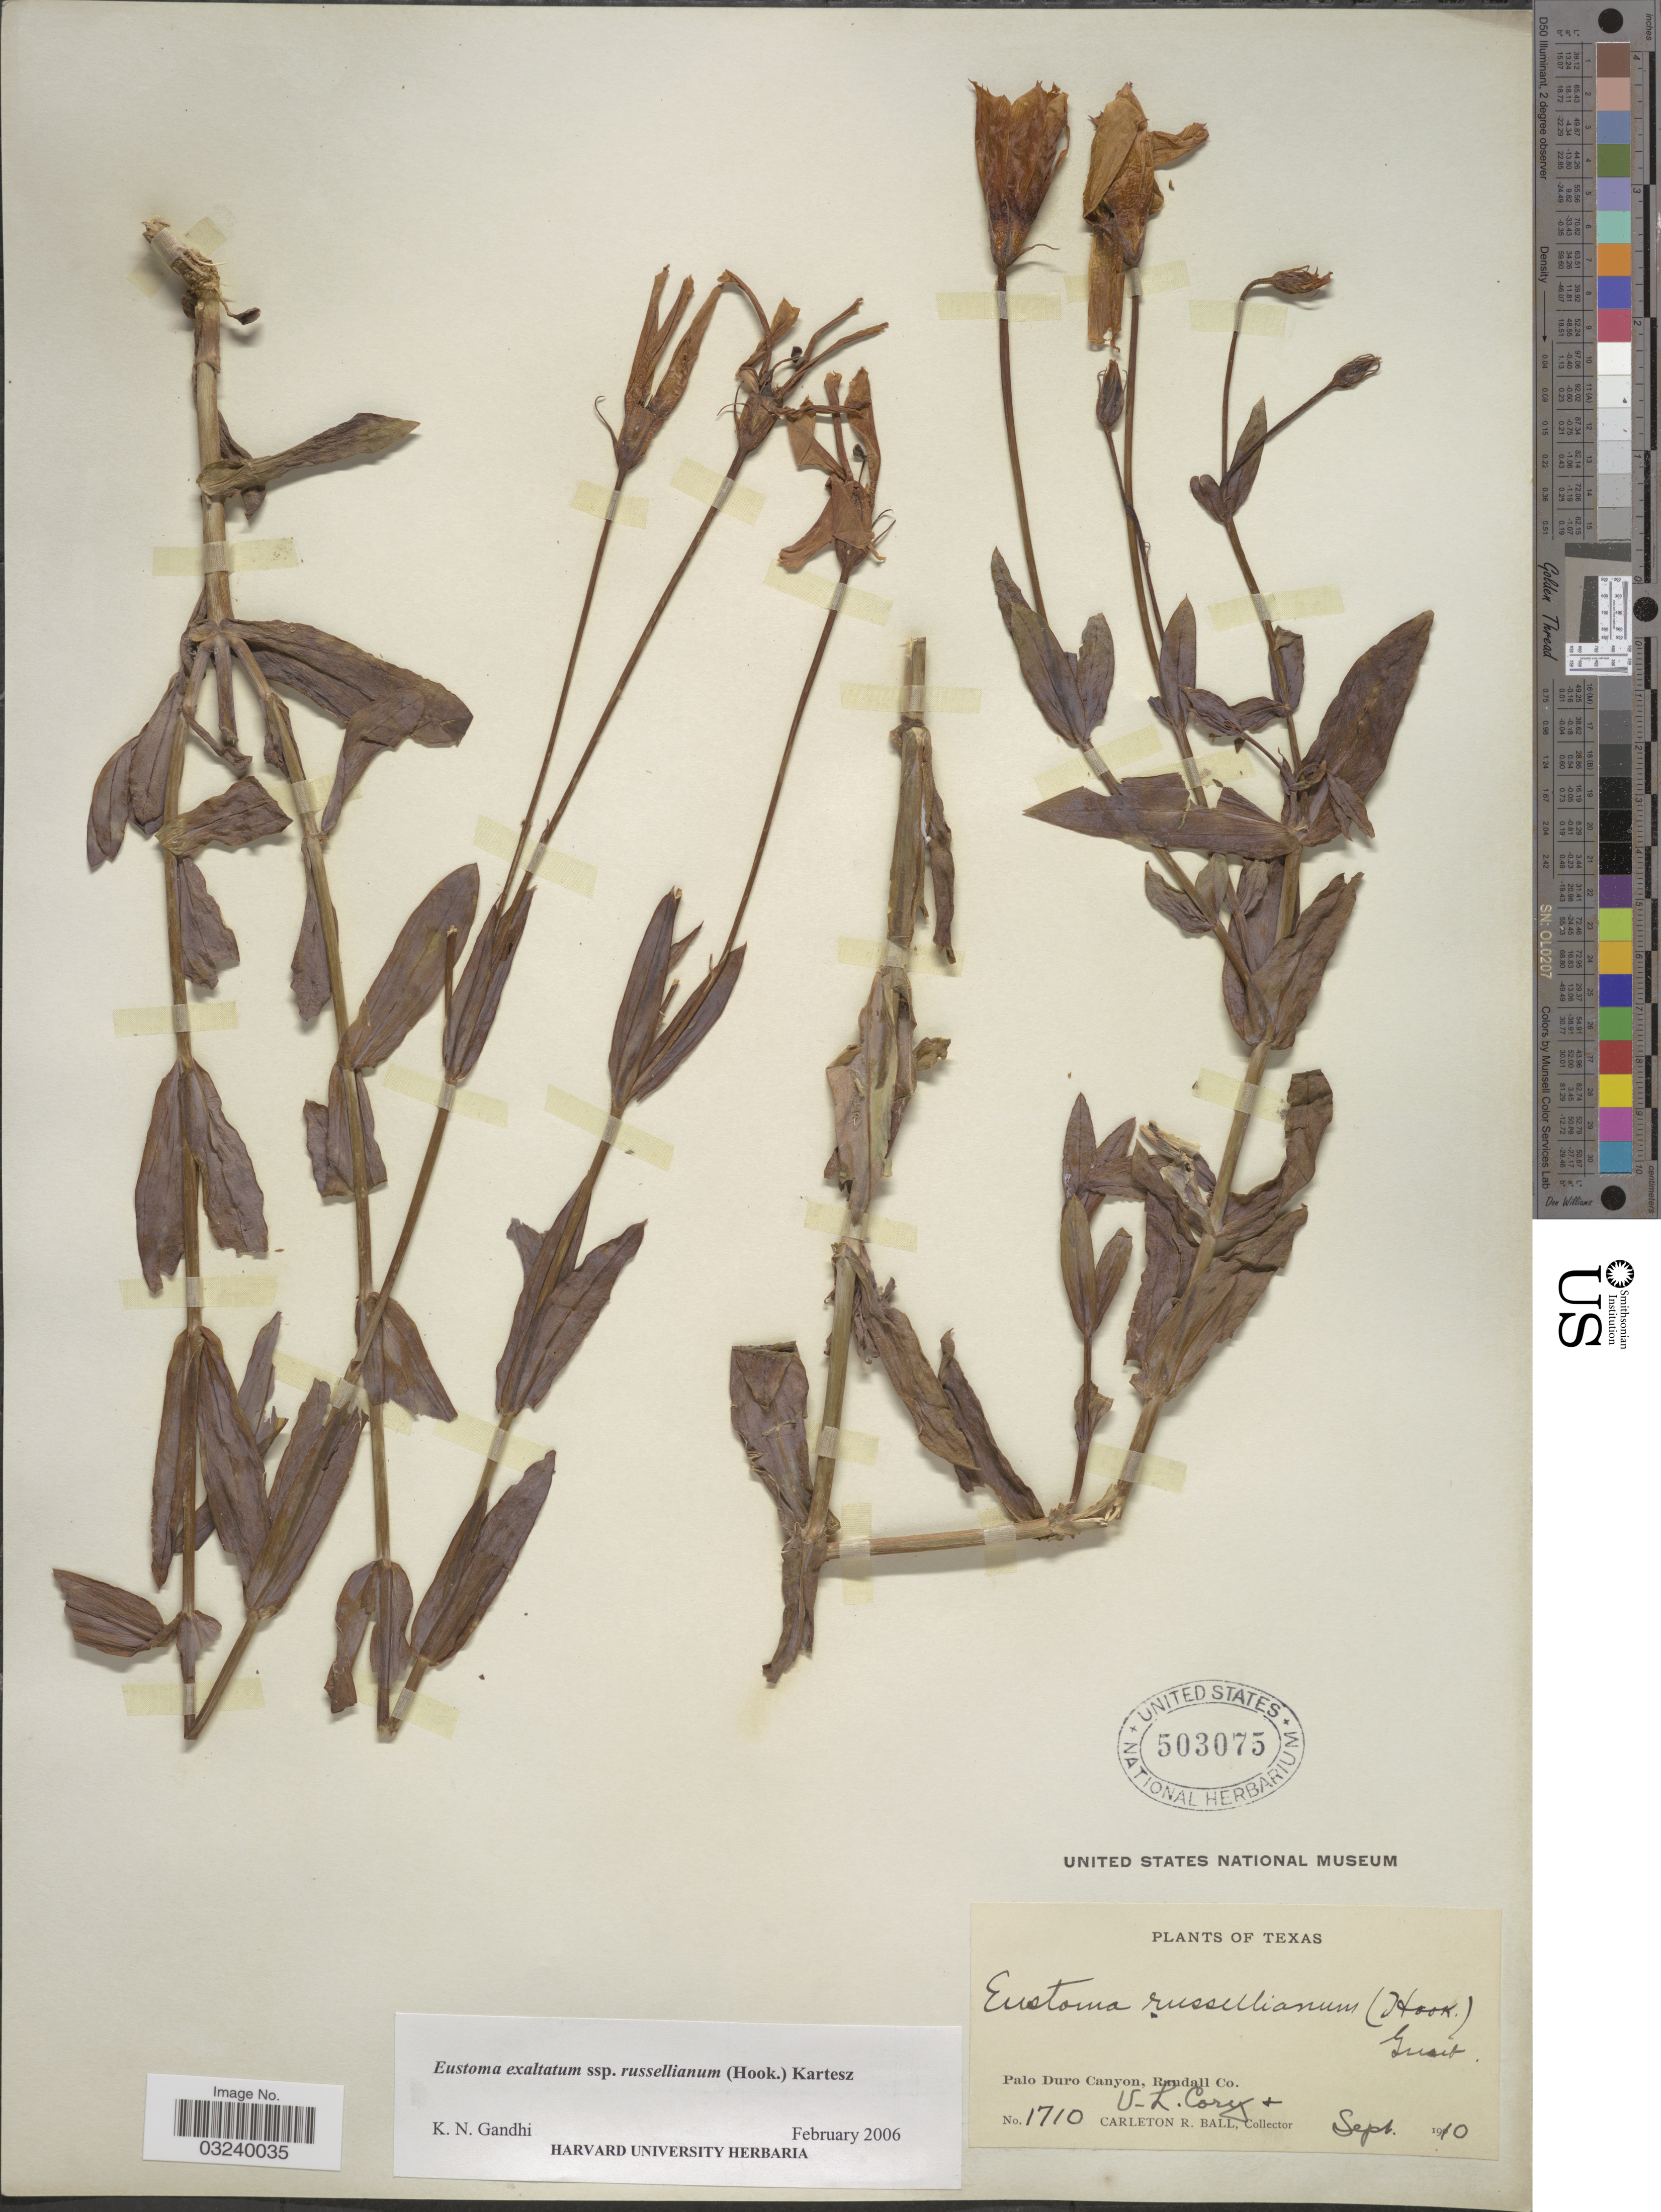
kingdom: Plantae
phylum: Tracheophyta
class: Magnoliopsida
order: Gentianales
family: Gentianaceae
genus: Eustoma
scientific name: Eustoma grandiflorum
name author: (Raf.) Shinners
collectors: V. Cory & C. R. Ball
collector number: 1710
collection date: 1910-09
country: United States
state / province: Texas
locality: Palo Duro Canyon, Randall Co.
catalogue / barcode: US 503075